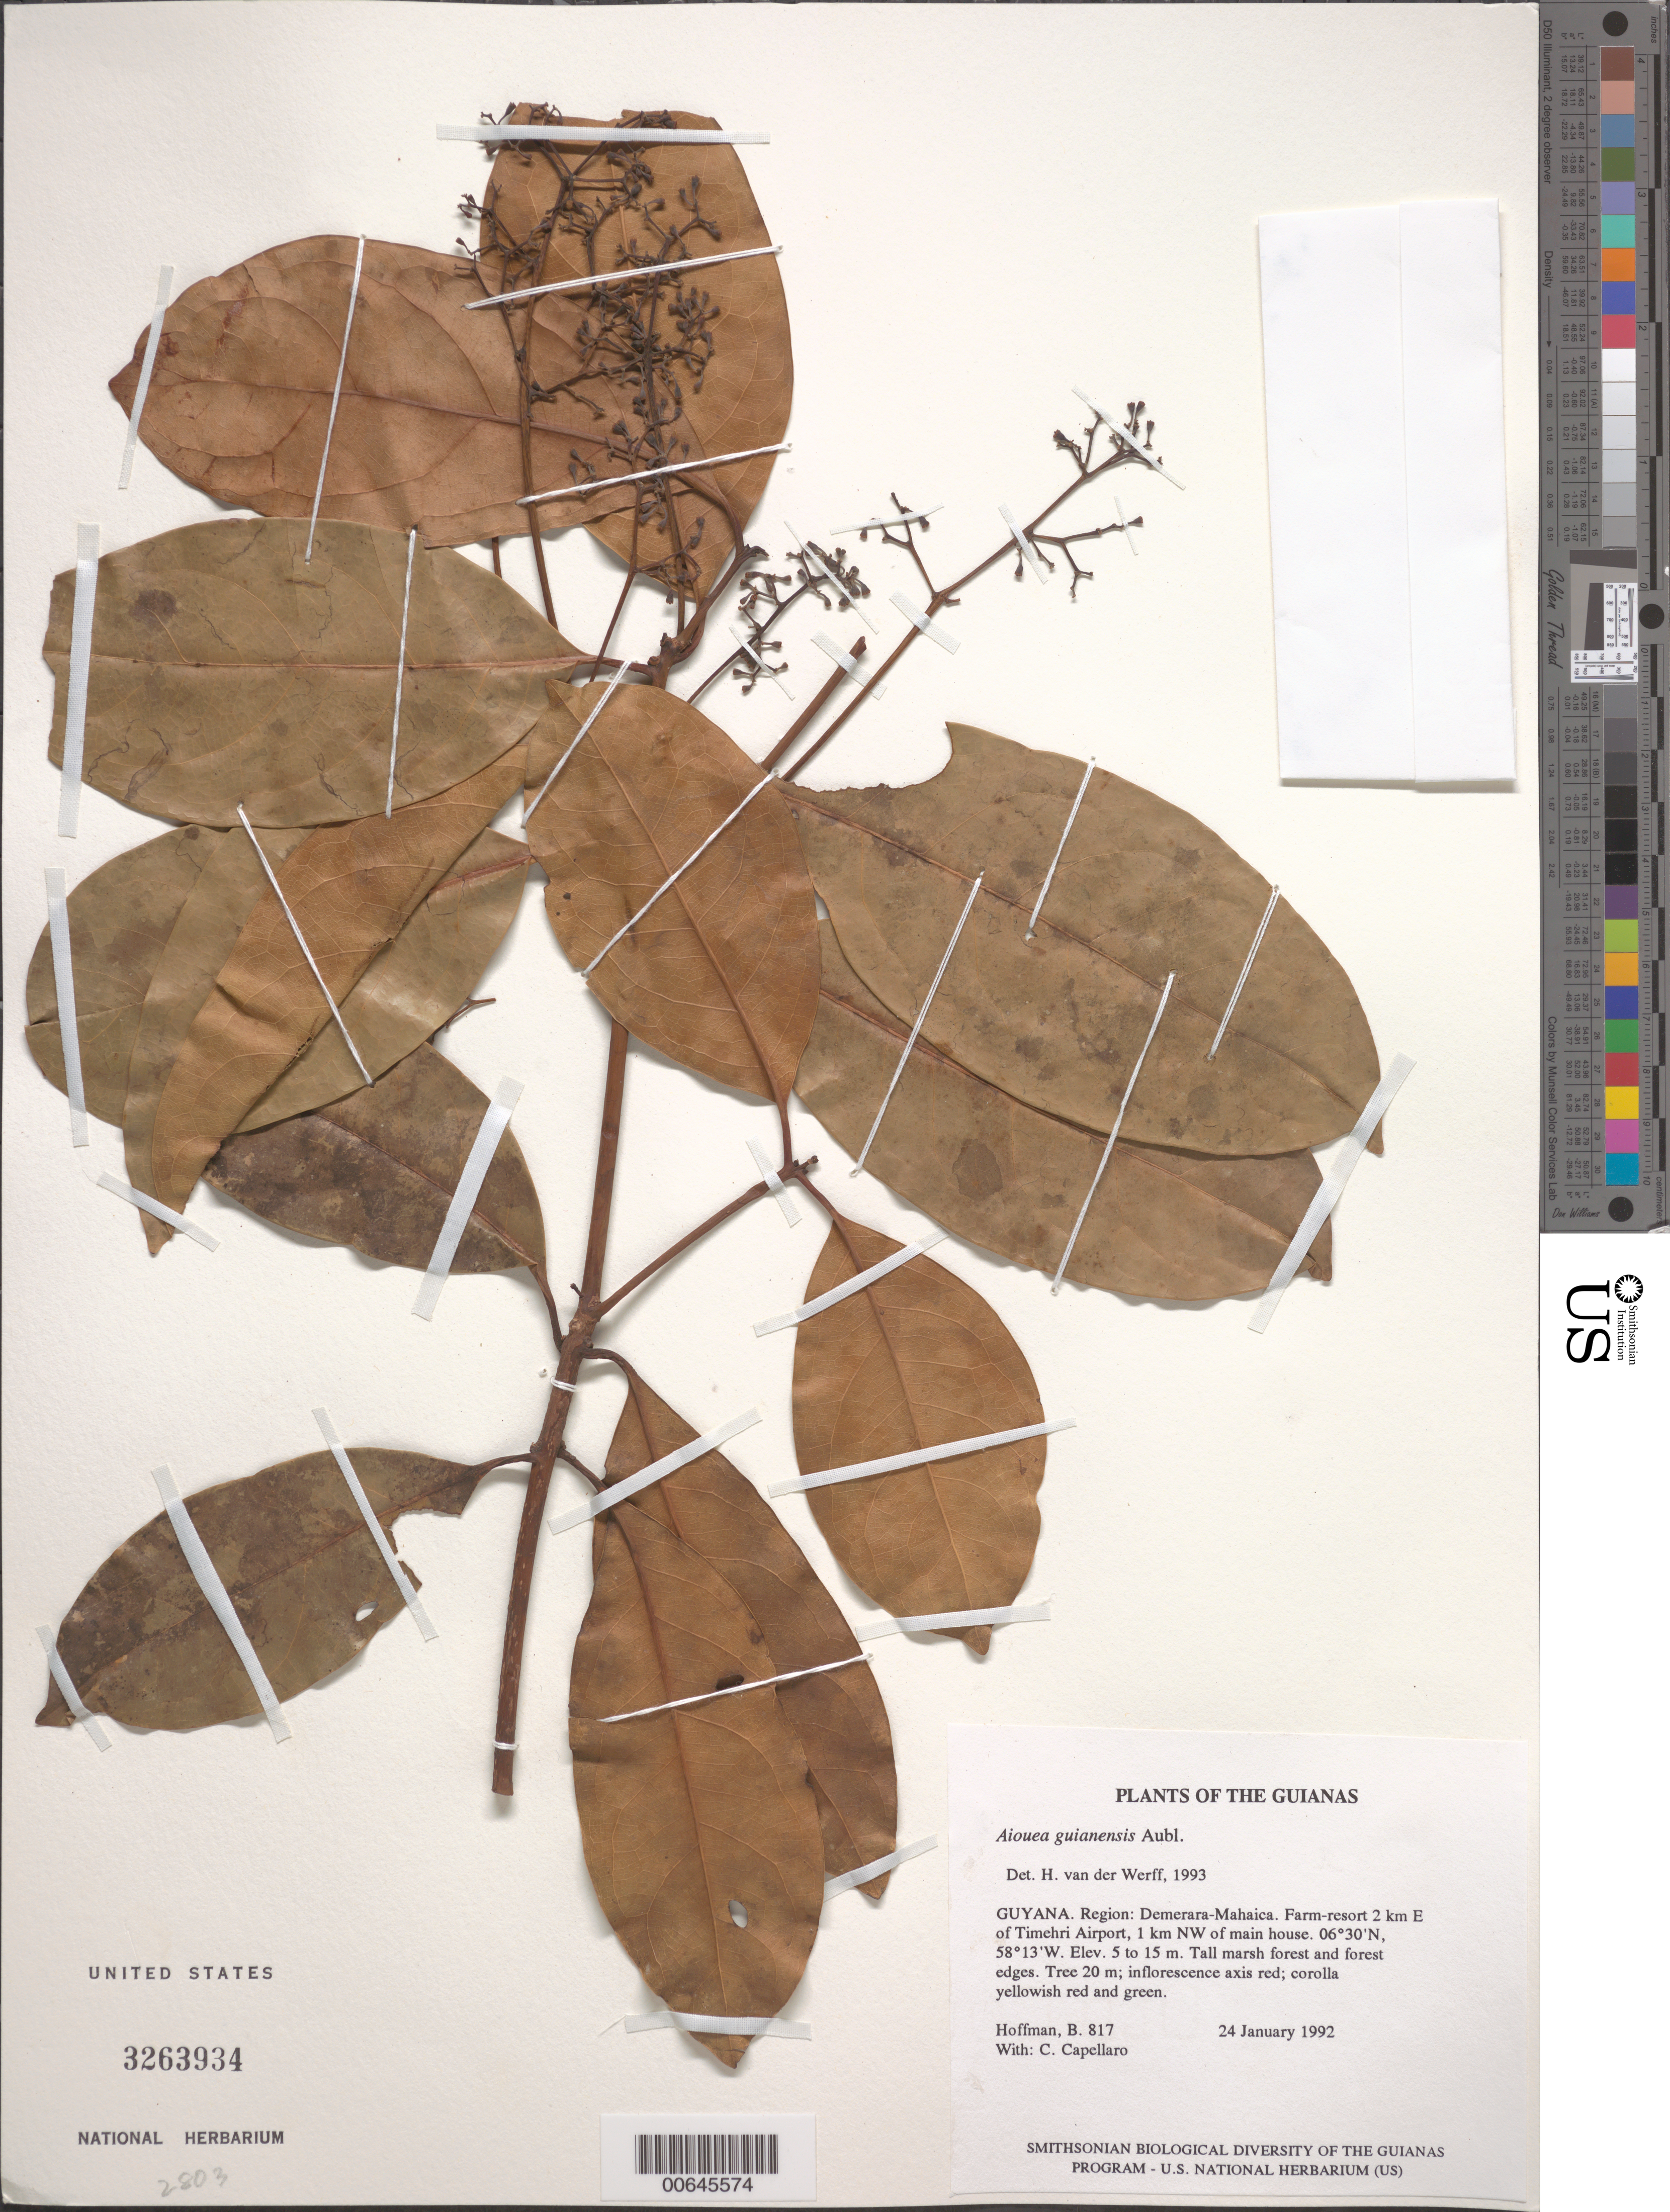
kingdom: Plantae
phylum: Tracheophyta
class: Magnoliopsida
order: Laurales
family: Lauraceae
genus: Aiouea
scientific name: Aiouea guianensis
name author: Aubl.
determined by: van der Werff, H., (MO), Missouri Botanical Garden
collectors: B. Hoffman & C. Capellaro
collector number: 817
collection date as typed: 24 January 1992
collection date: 1992-01-24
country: Guyana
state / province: Demerara-Mahaica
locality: Farm-resort 2 km E of Timehri Airport, 1 km NW of main house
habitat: Tall marsh forest and forest edges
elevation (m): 5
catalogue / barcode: US 3263934